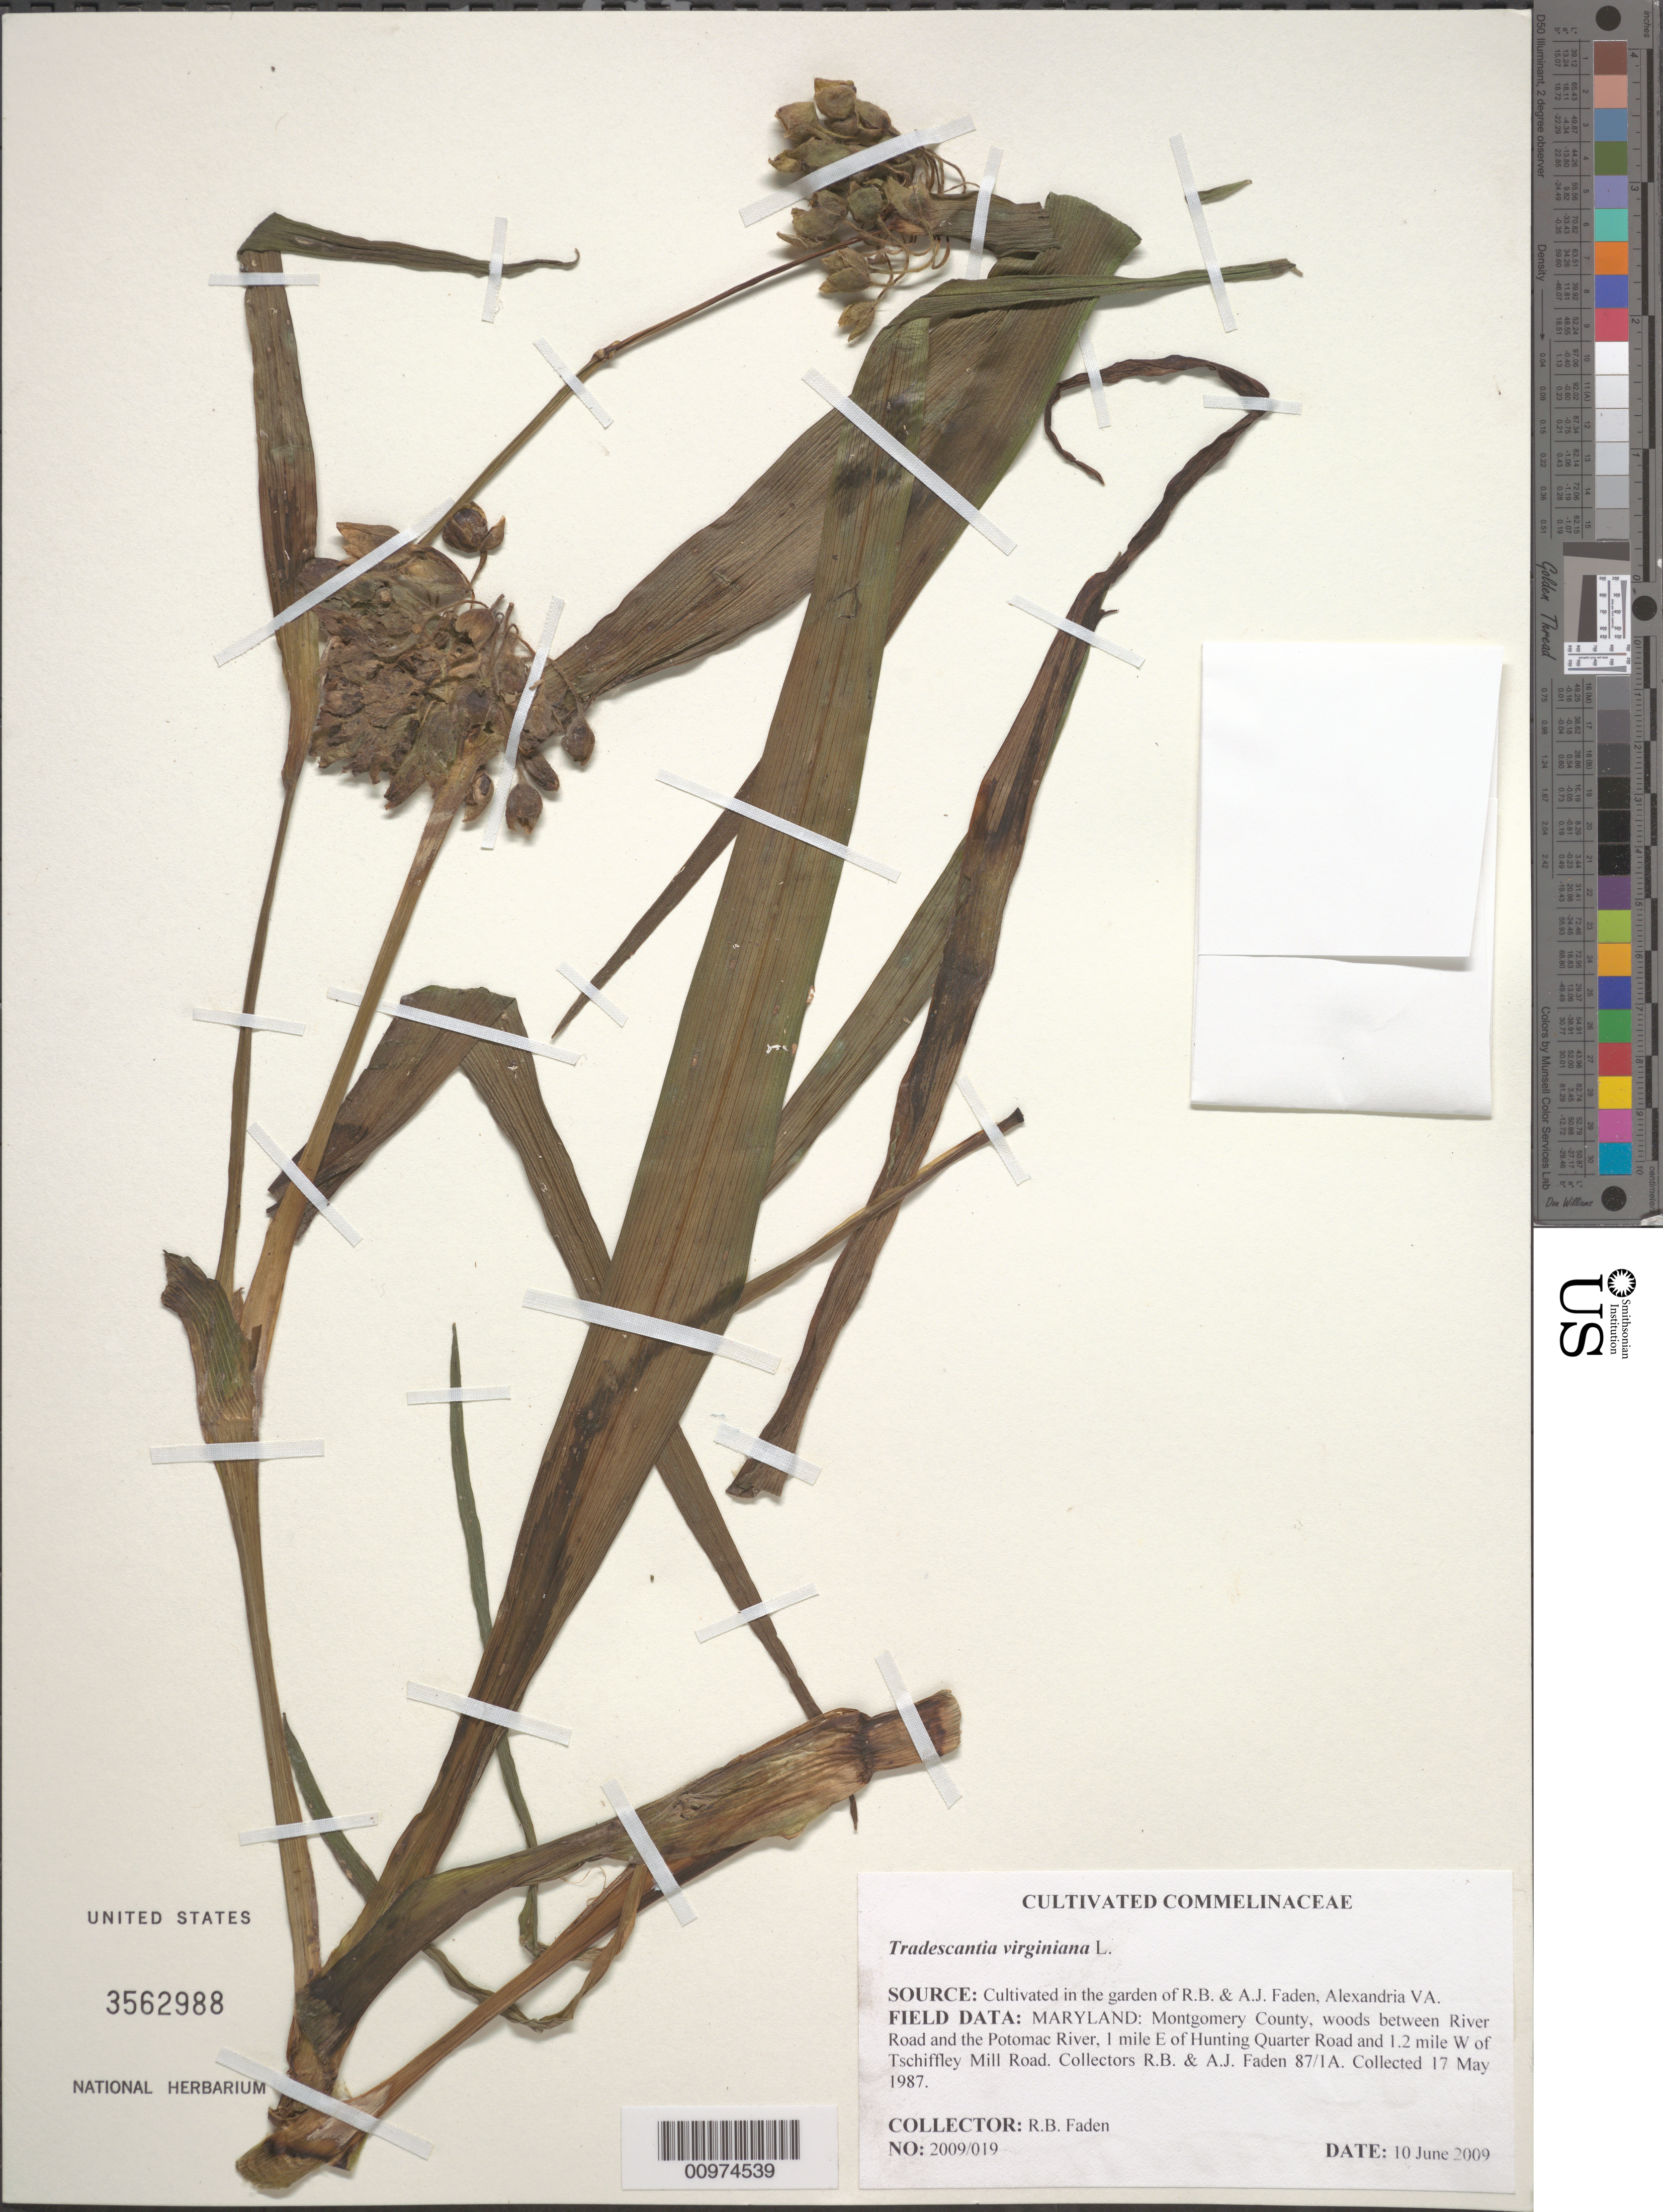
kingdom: Plantae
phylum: Tracheophyta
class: Liliopsida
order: Commelinales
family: Commelinaceae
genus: Tradescantia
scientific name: Tradescantia virginiana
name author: L.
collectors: R. B. Faden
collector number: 2009/019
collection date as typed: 10 Jun 2009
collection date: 2009-06-10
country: United States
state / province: Virginia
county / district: City of Alexandria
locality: Cultivated in the garden of R.B. & A.J. Faden, Alexandria VA.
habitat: Cultivated in the garden of R.B. & A.J. Faden, Alexandria, VA.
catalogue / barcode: US 3562988